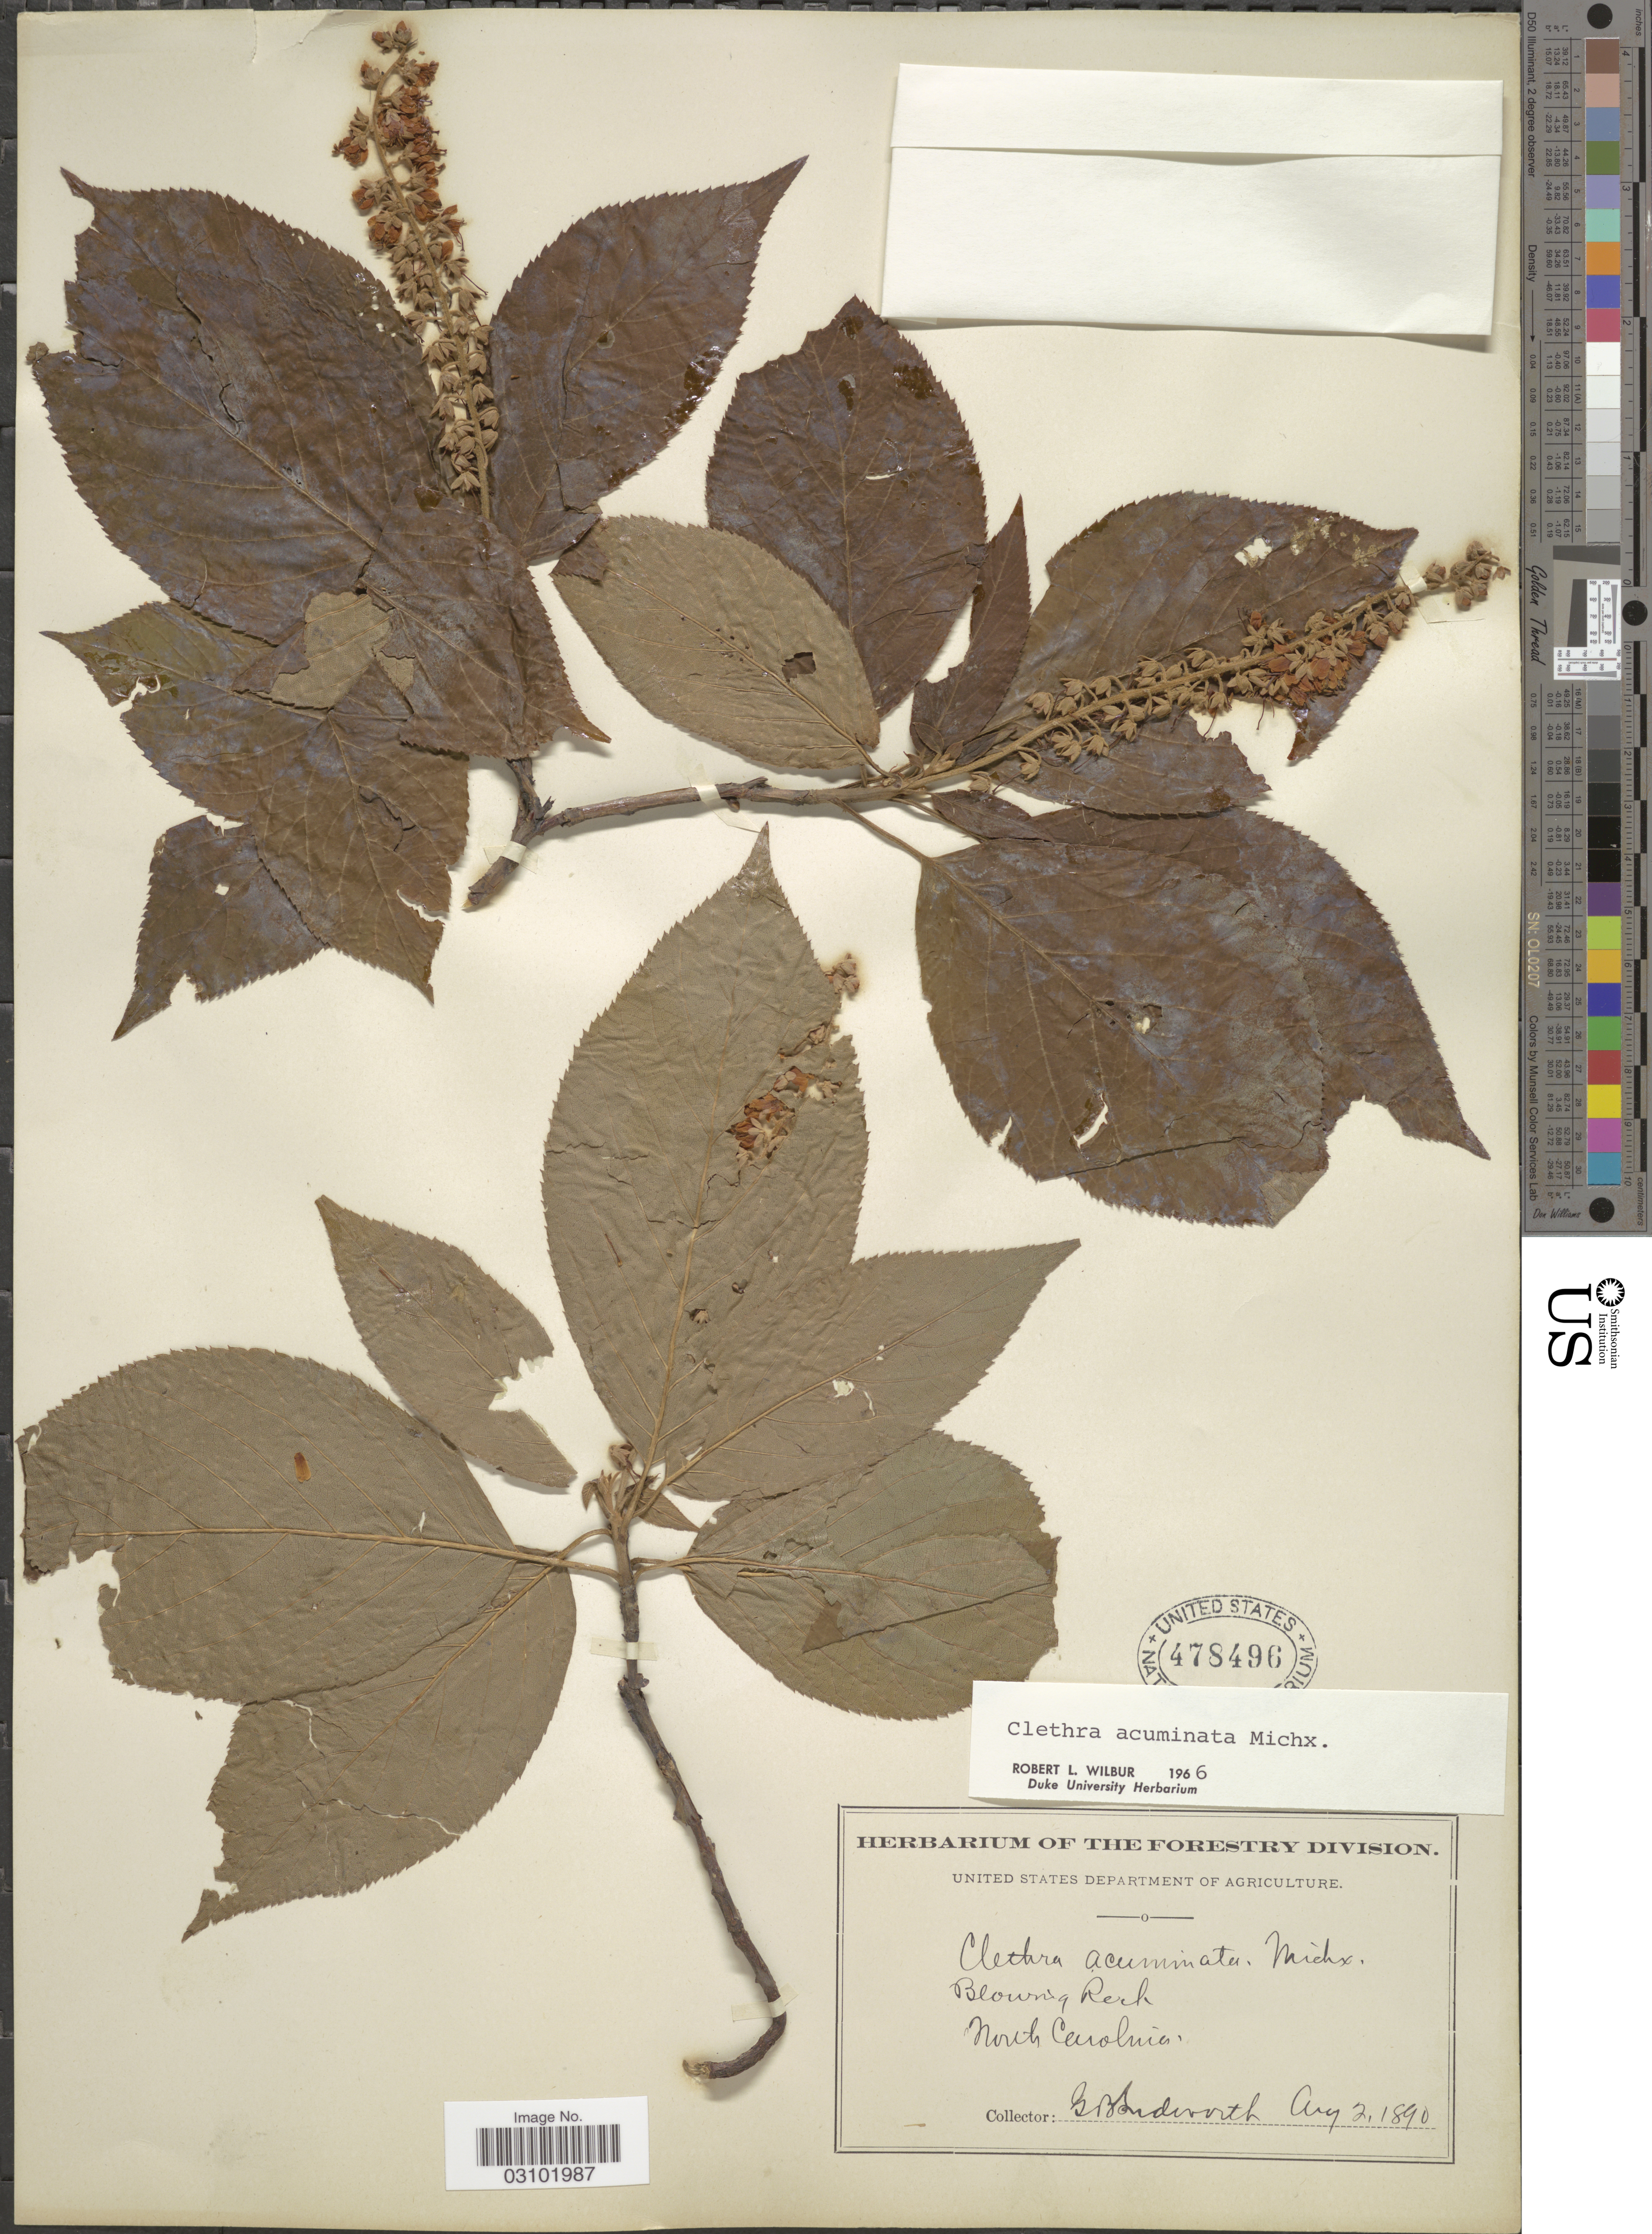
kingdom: Plantae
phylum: Tracheophyta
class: Magnoliopsida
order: Ericales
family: Clethraceae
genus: Clethra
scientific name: Clethra acuminata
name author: Michx.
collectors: G. B. Sudworth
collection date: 1890-08-02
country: United States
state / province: North Carolina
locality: Blowing Rock.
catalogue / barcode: US 478496